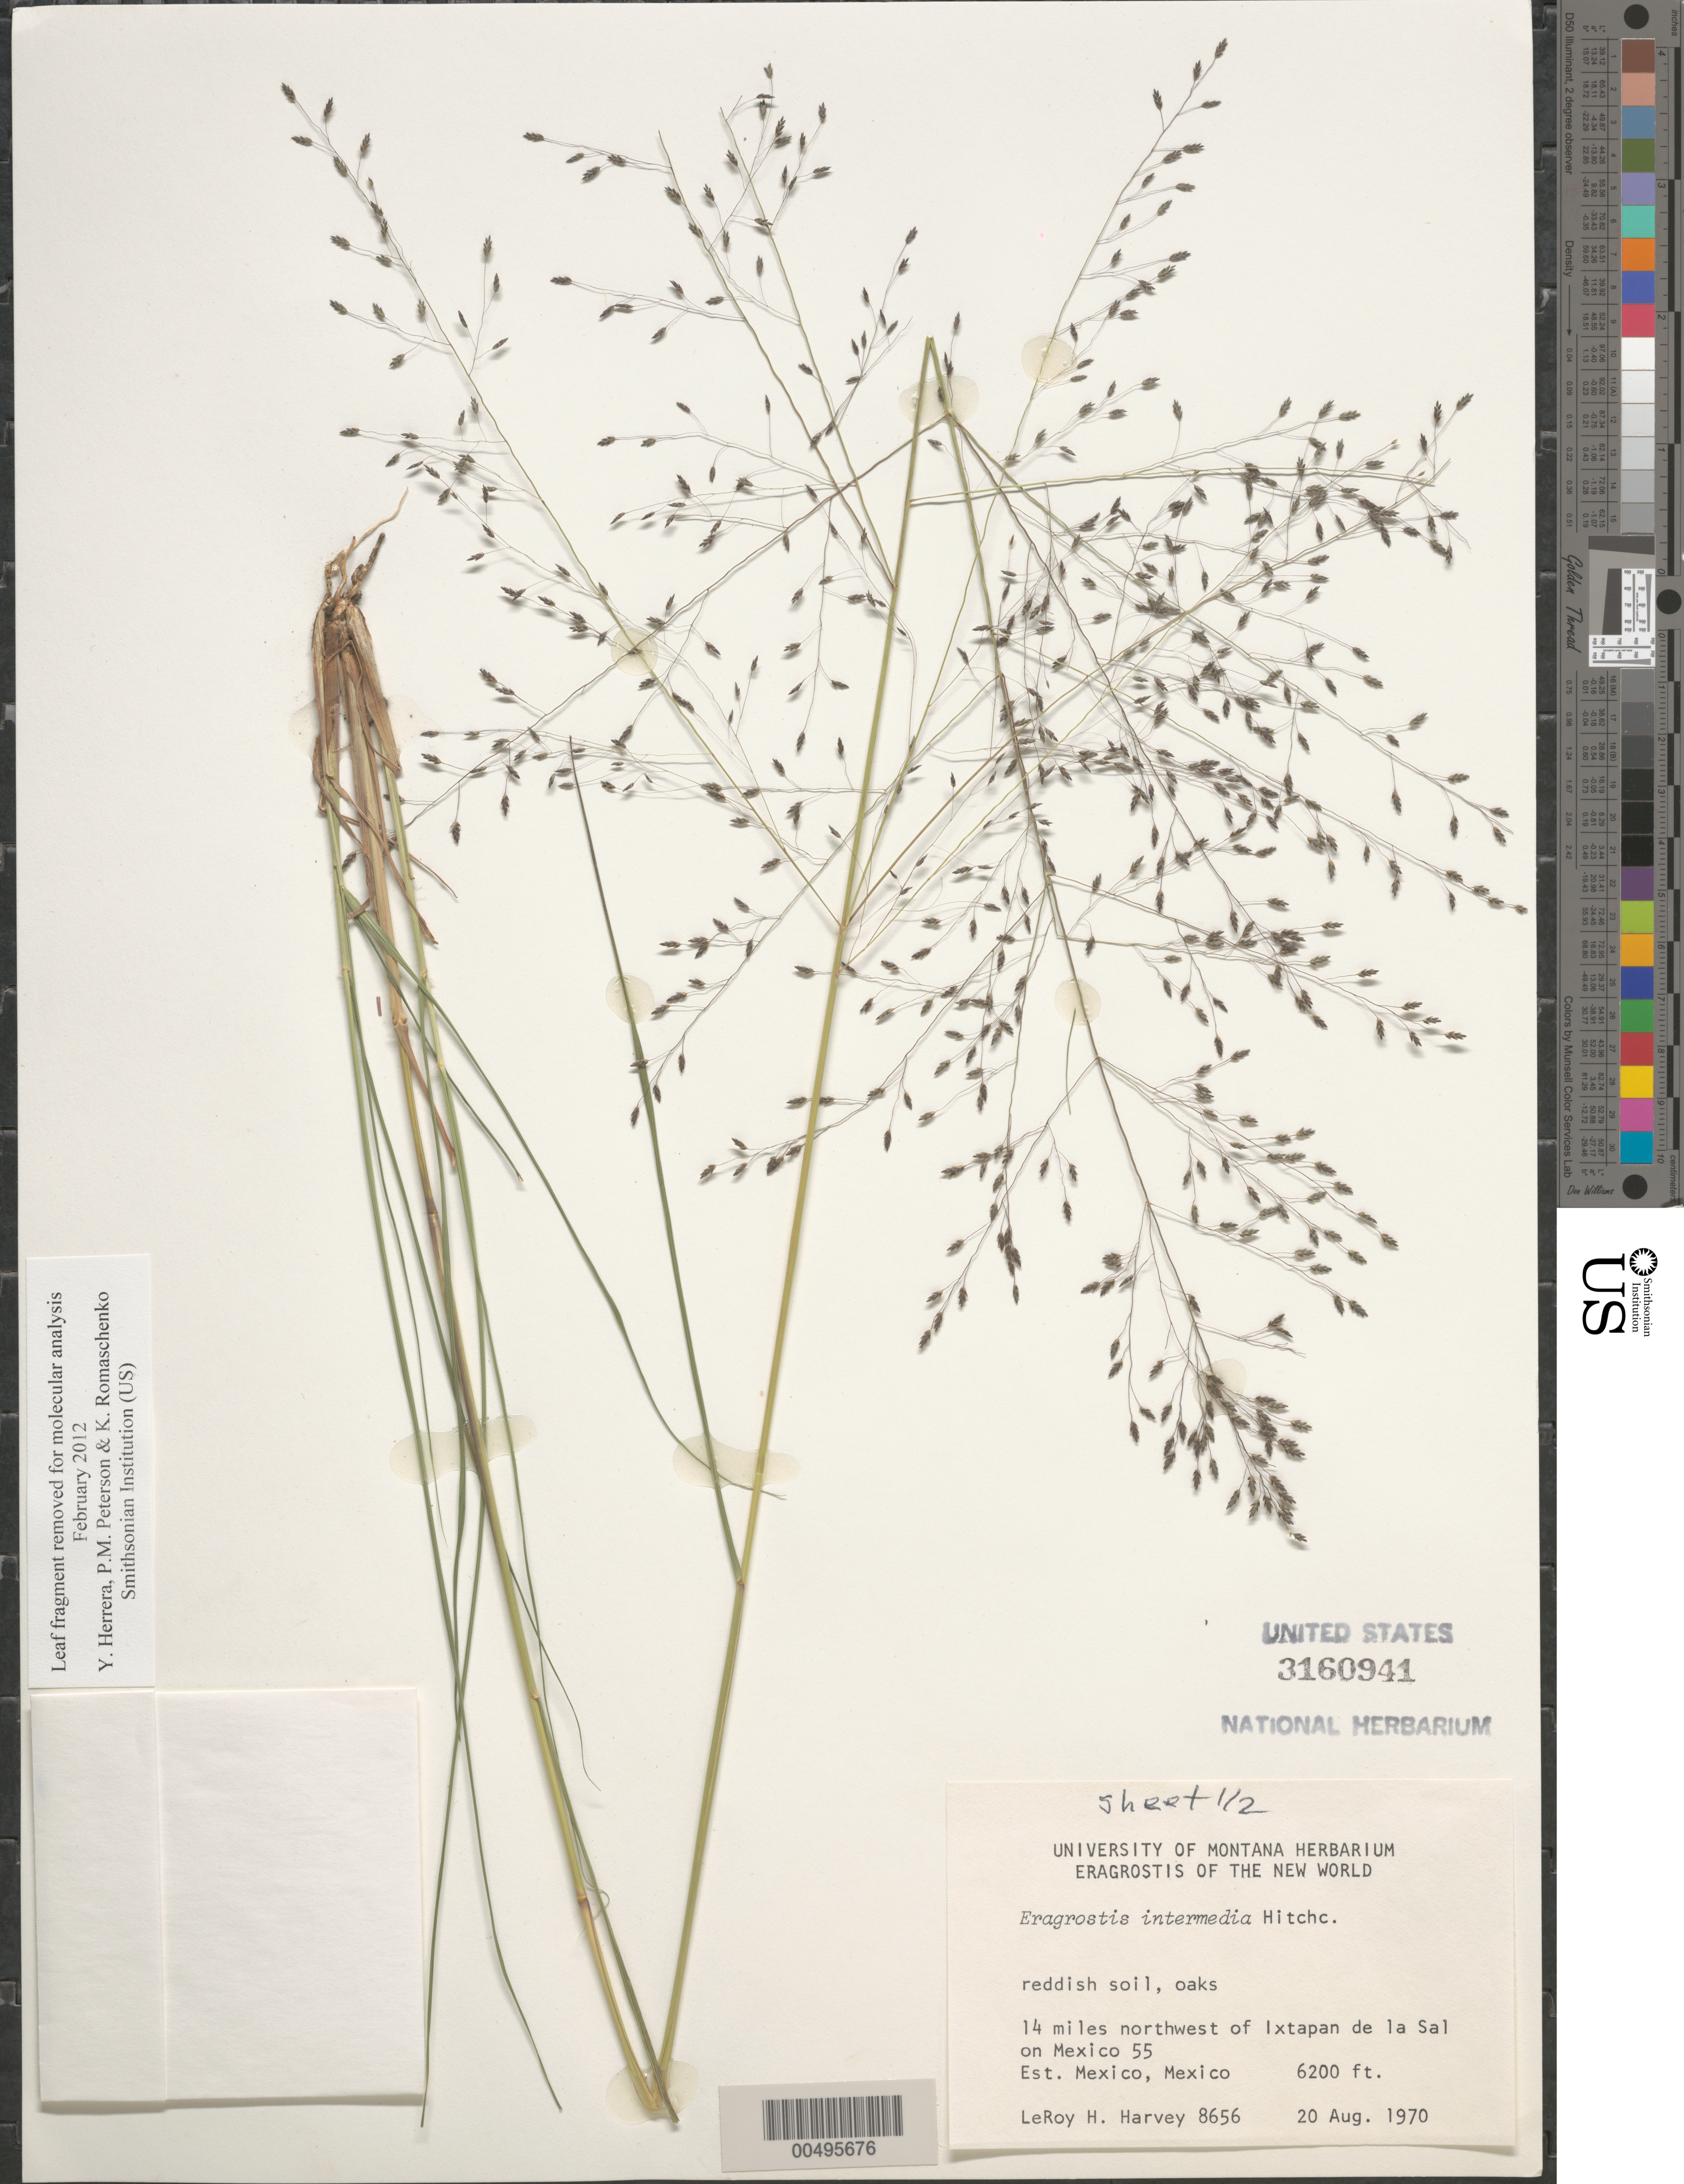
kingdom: Plantae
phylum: Tracheophyta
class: Liliopsida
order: Poales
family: Poaceae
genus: Eragrostis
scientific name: Eragrostis intermedia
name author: Hitchc.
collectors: L. H. Harvey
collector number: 8656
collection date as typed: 20 Aug 1970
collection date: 1970-08-20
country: Mexico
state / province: México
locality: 14 mi NW of Ixtapan de la Sal on Mex 55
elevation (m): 1890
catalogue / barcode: US 3160941